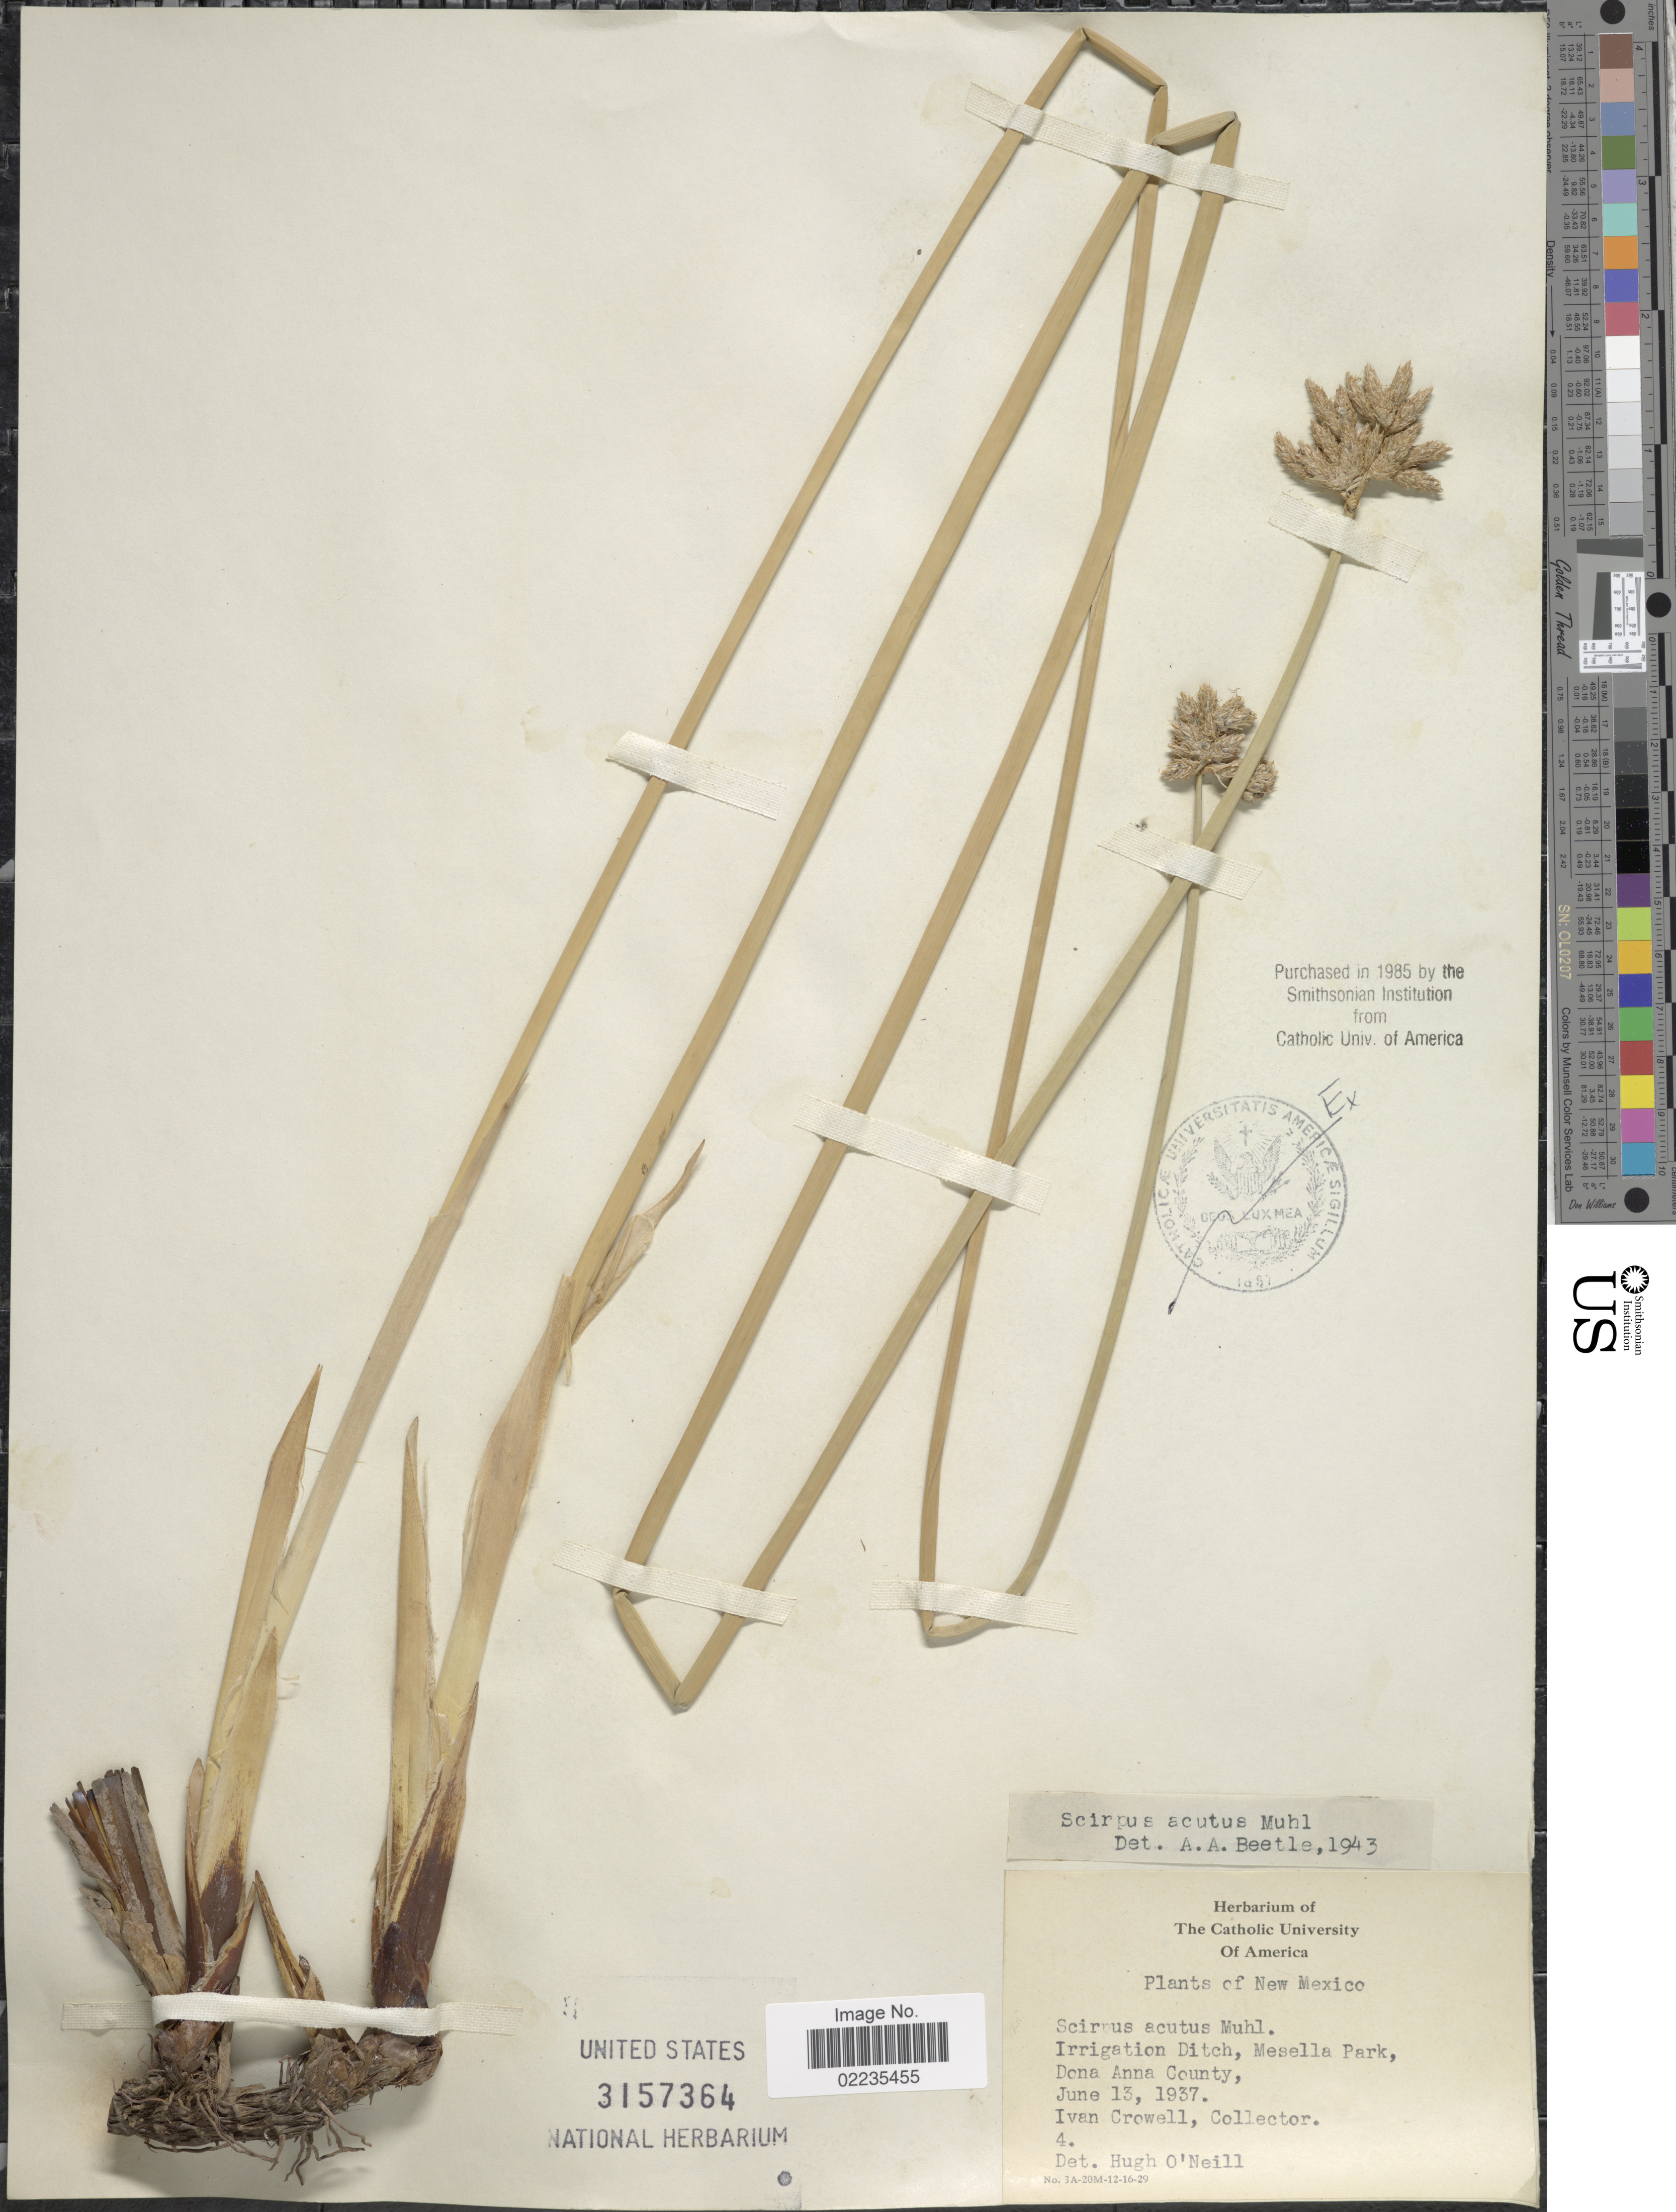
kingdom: Plantae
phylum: Tracheophyta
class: Liliopsida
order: Poales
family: Cyperaceae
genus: Schoenoplectus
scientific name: Schoenoplectus acutus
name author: (Muhl. ex Bigelow) Á. Löve & D. Löve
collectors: I. Crowell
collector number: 4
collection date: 1937-06-13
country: United States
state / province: New Mexico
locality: Irrigation Ditch, Mesella Park, Dona Anna County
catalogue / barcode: US 3157364